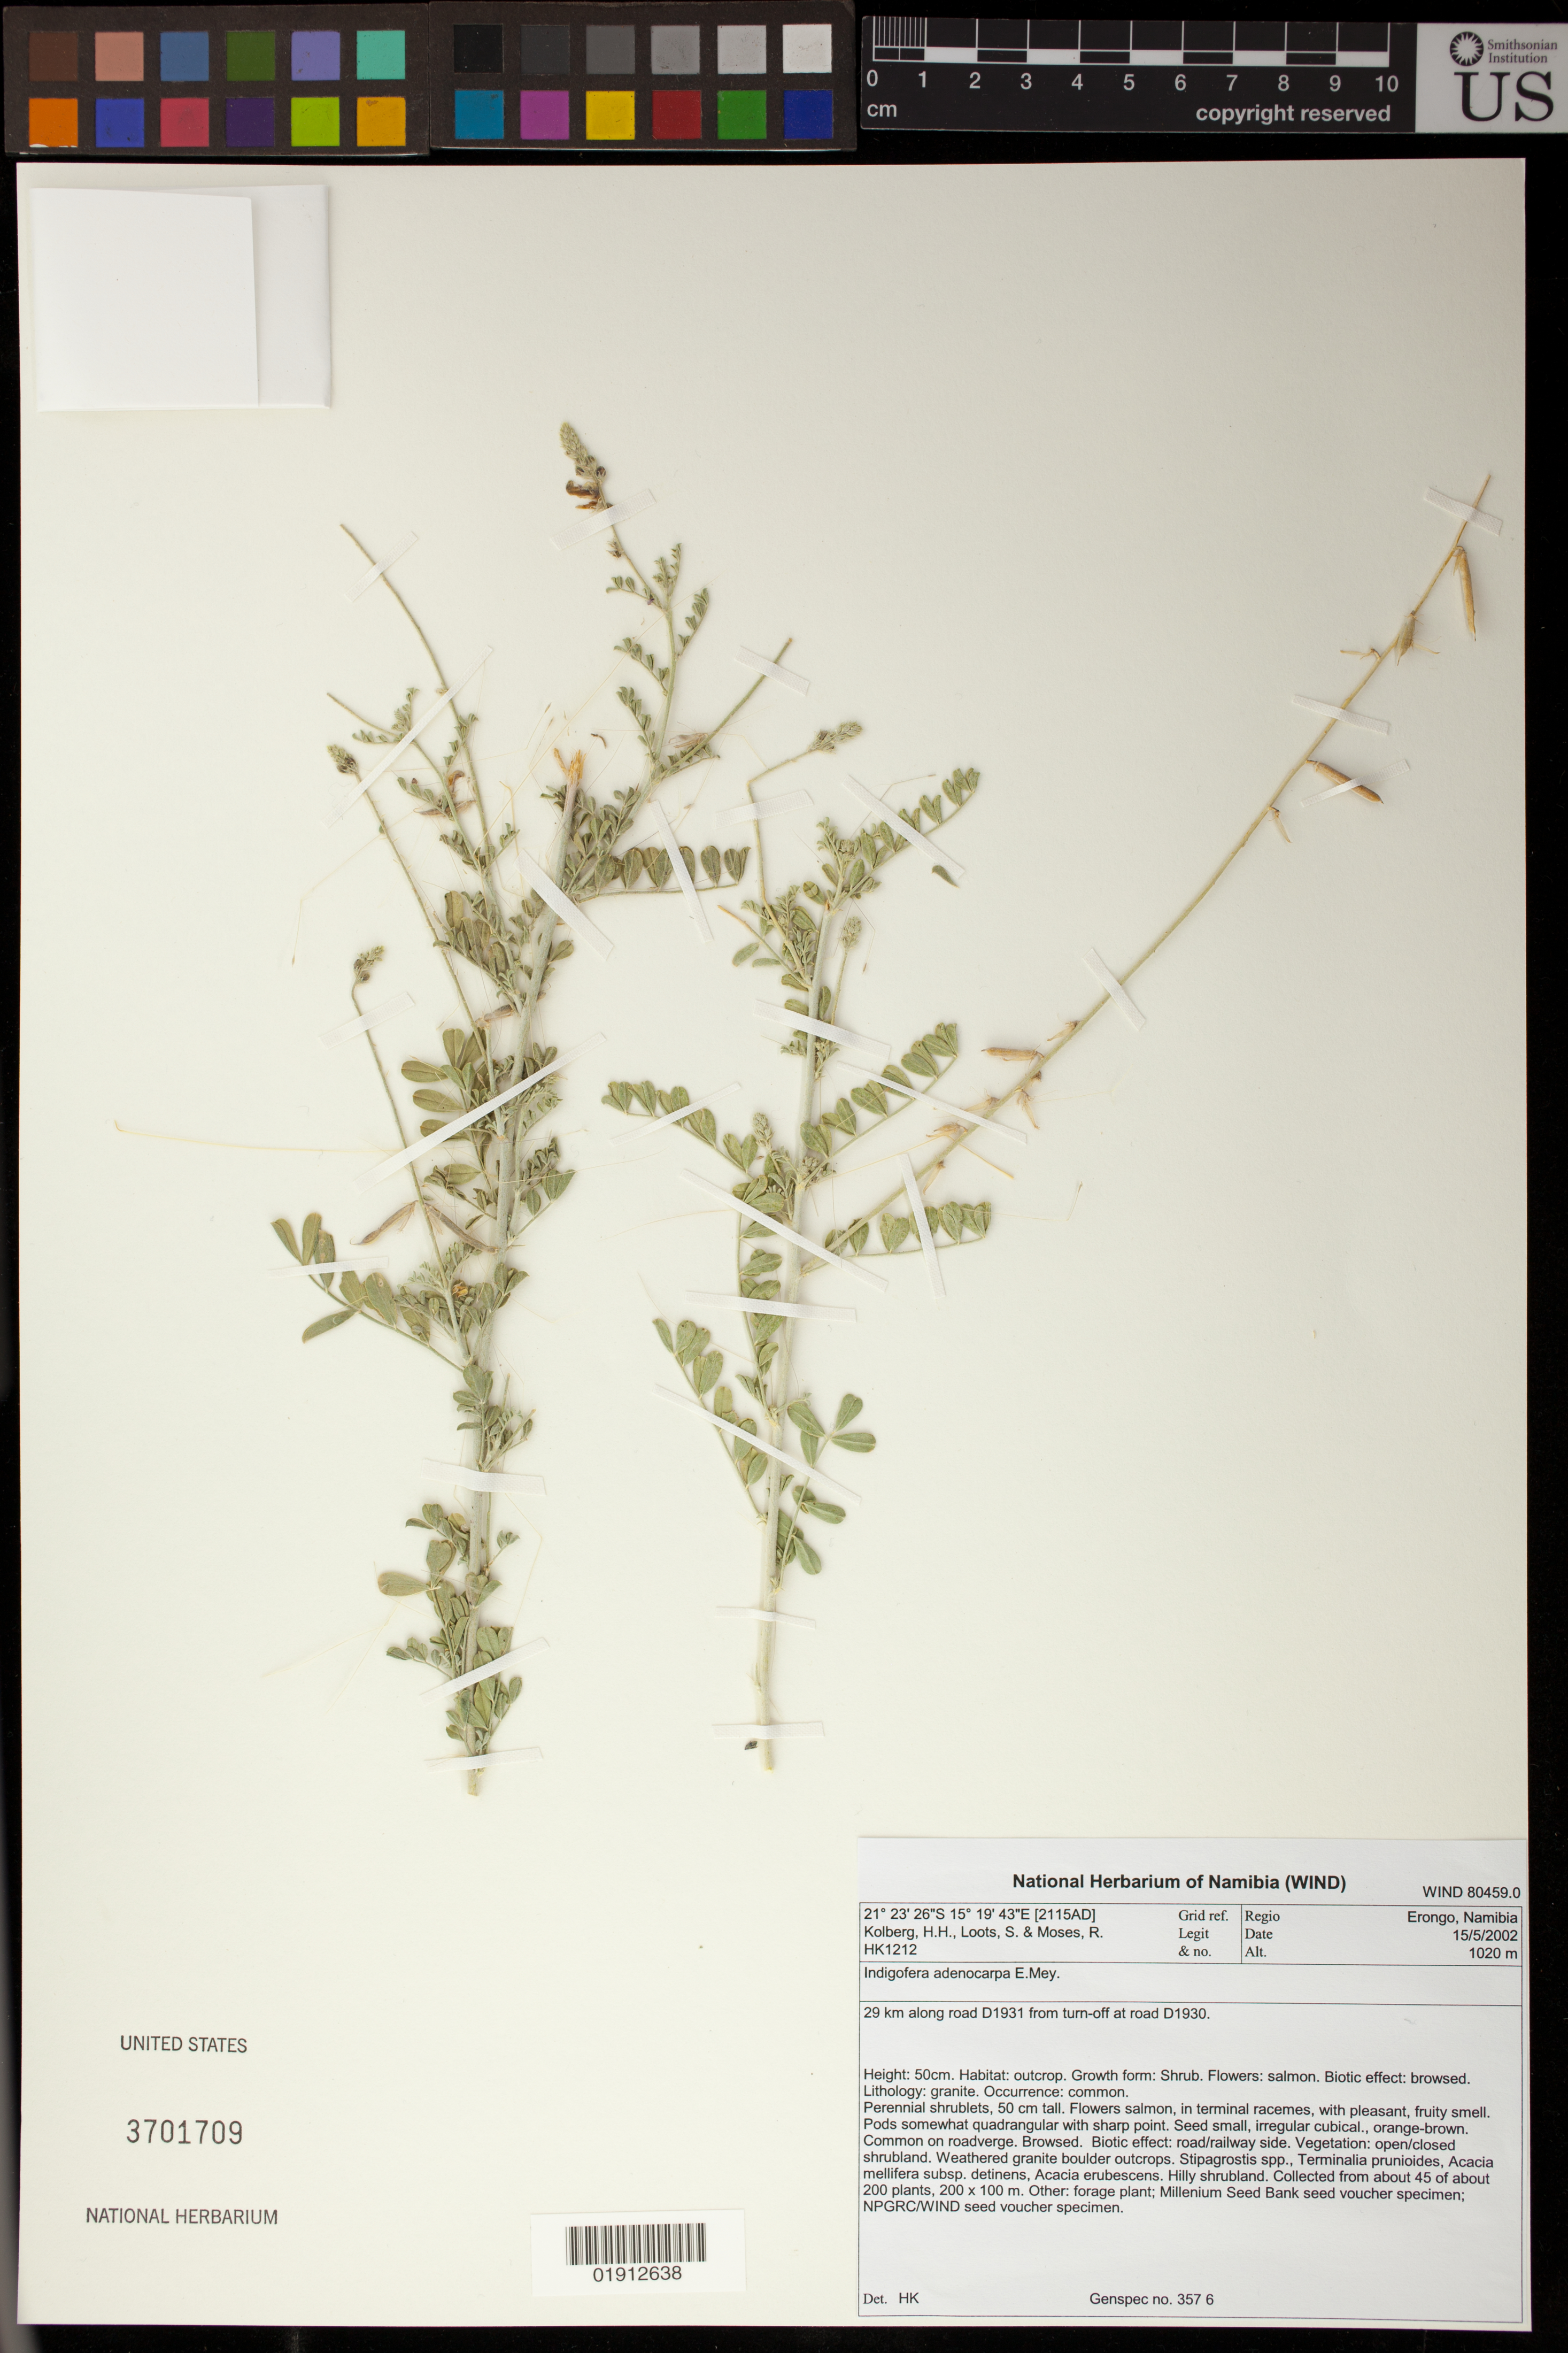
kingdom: Plantae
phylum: Tracheophyta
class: Magnoliopsida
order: Fabales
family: Fabaceae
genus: Indigofera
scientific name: Indigofera adenocarpa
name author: E. Mey.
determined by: Kolberg, H. H.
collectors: H. H. Kolberg, S. Loots & R. Moses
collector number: HK1212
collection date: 2002-05-15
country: Namibia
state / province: Erongo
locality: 29 km along road D1931 from turn-off at road D1930.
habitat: Outcrop.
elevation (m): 1020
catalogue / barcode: US 3701709